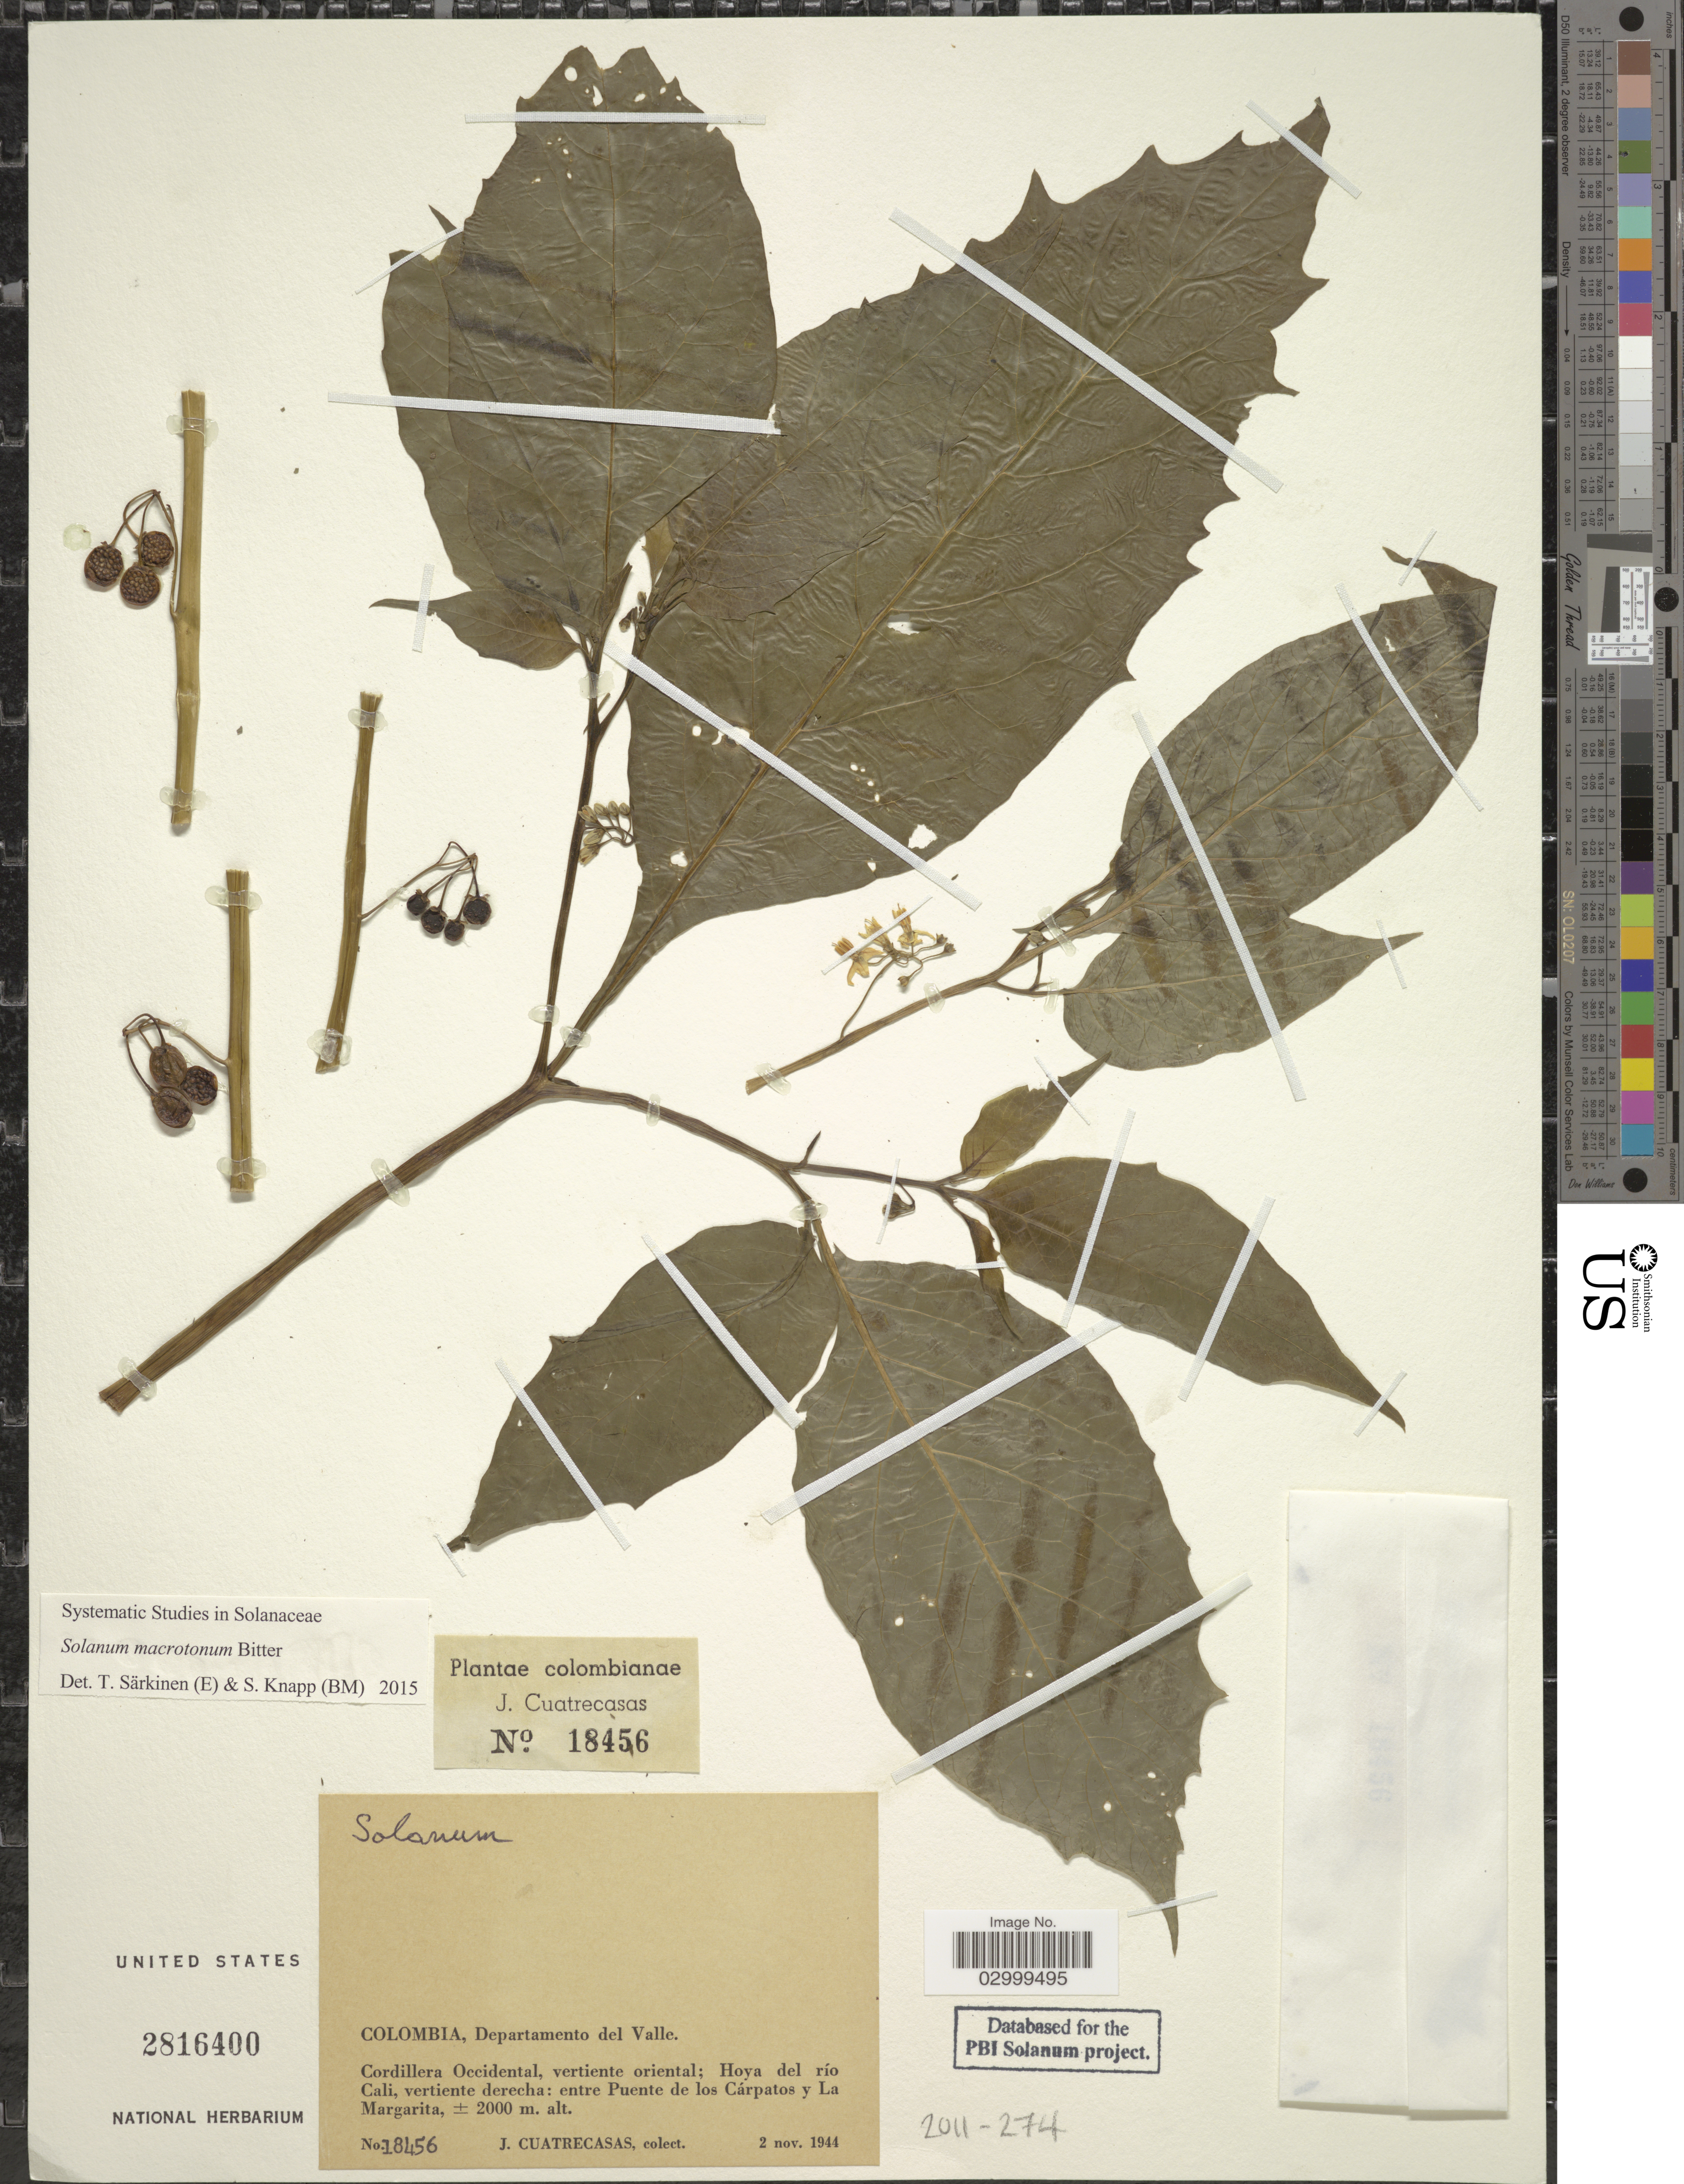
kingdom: Plantae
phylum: Tracheophyta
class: Magnoliopsida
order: Solanales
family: Solanaceae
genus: Solanum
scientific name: Solanum macrotonum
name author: Bitter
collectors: J. Cuatrecasas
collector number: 18456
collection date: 1944-11-02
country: Colombia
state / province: Valle del Cauca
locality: Departamento del Valle. Cordillera Occidental, vertiente oriental; Hoya del río Cali, vertiente derecha: entre Puente de los Cárpatos y La Margarita.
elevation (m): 2000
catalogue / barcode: US 2816400